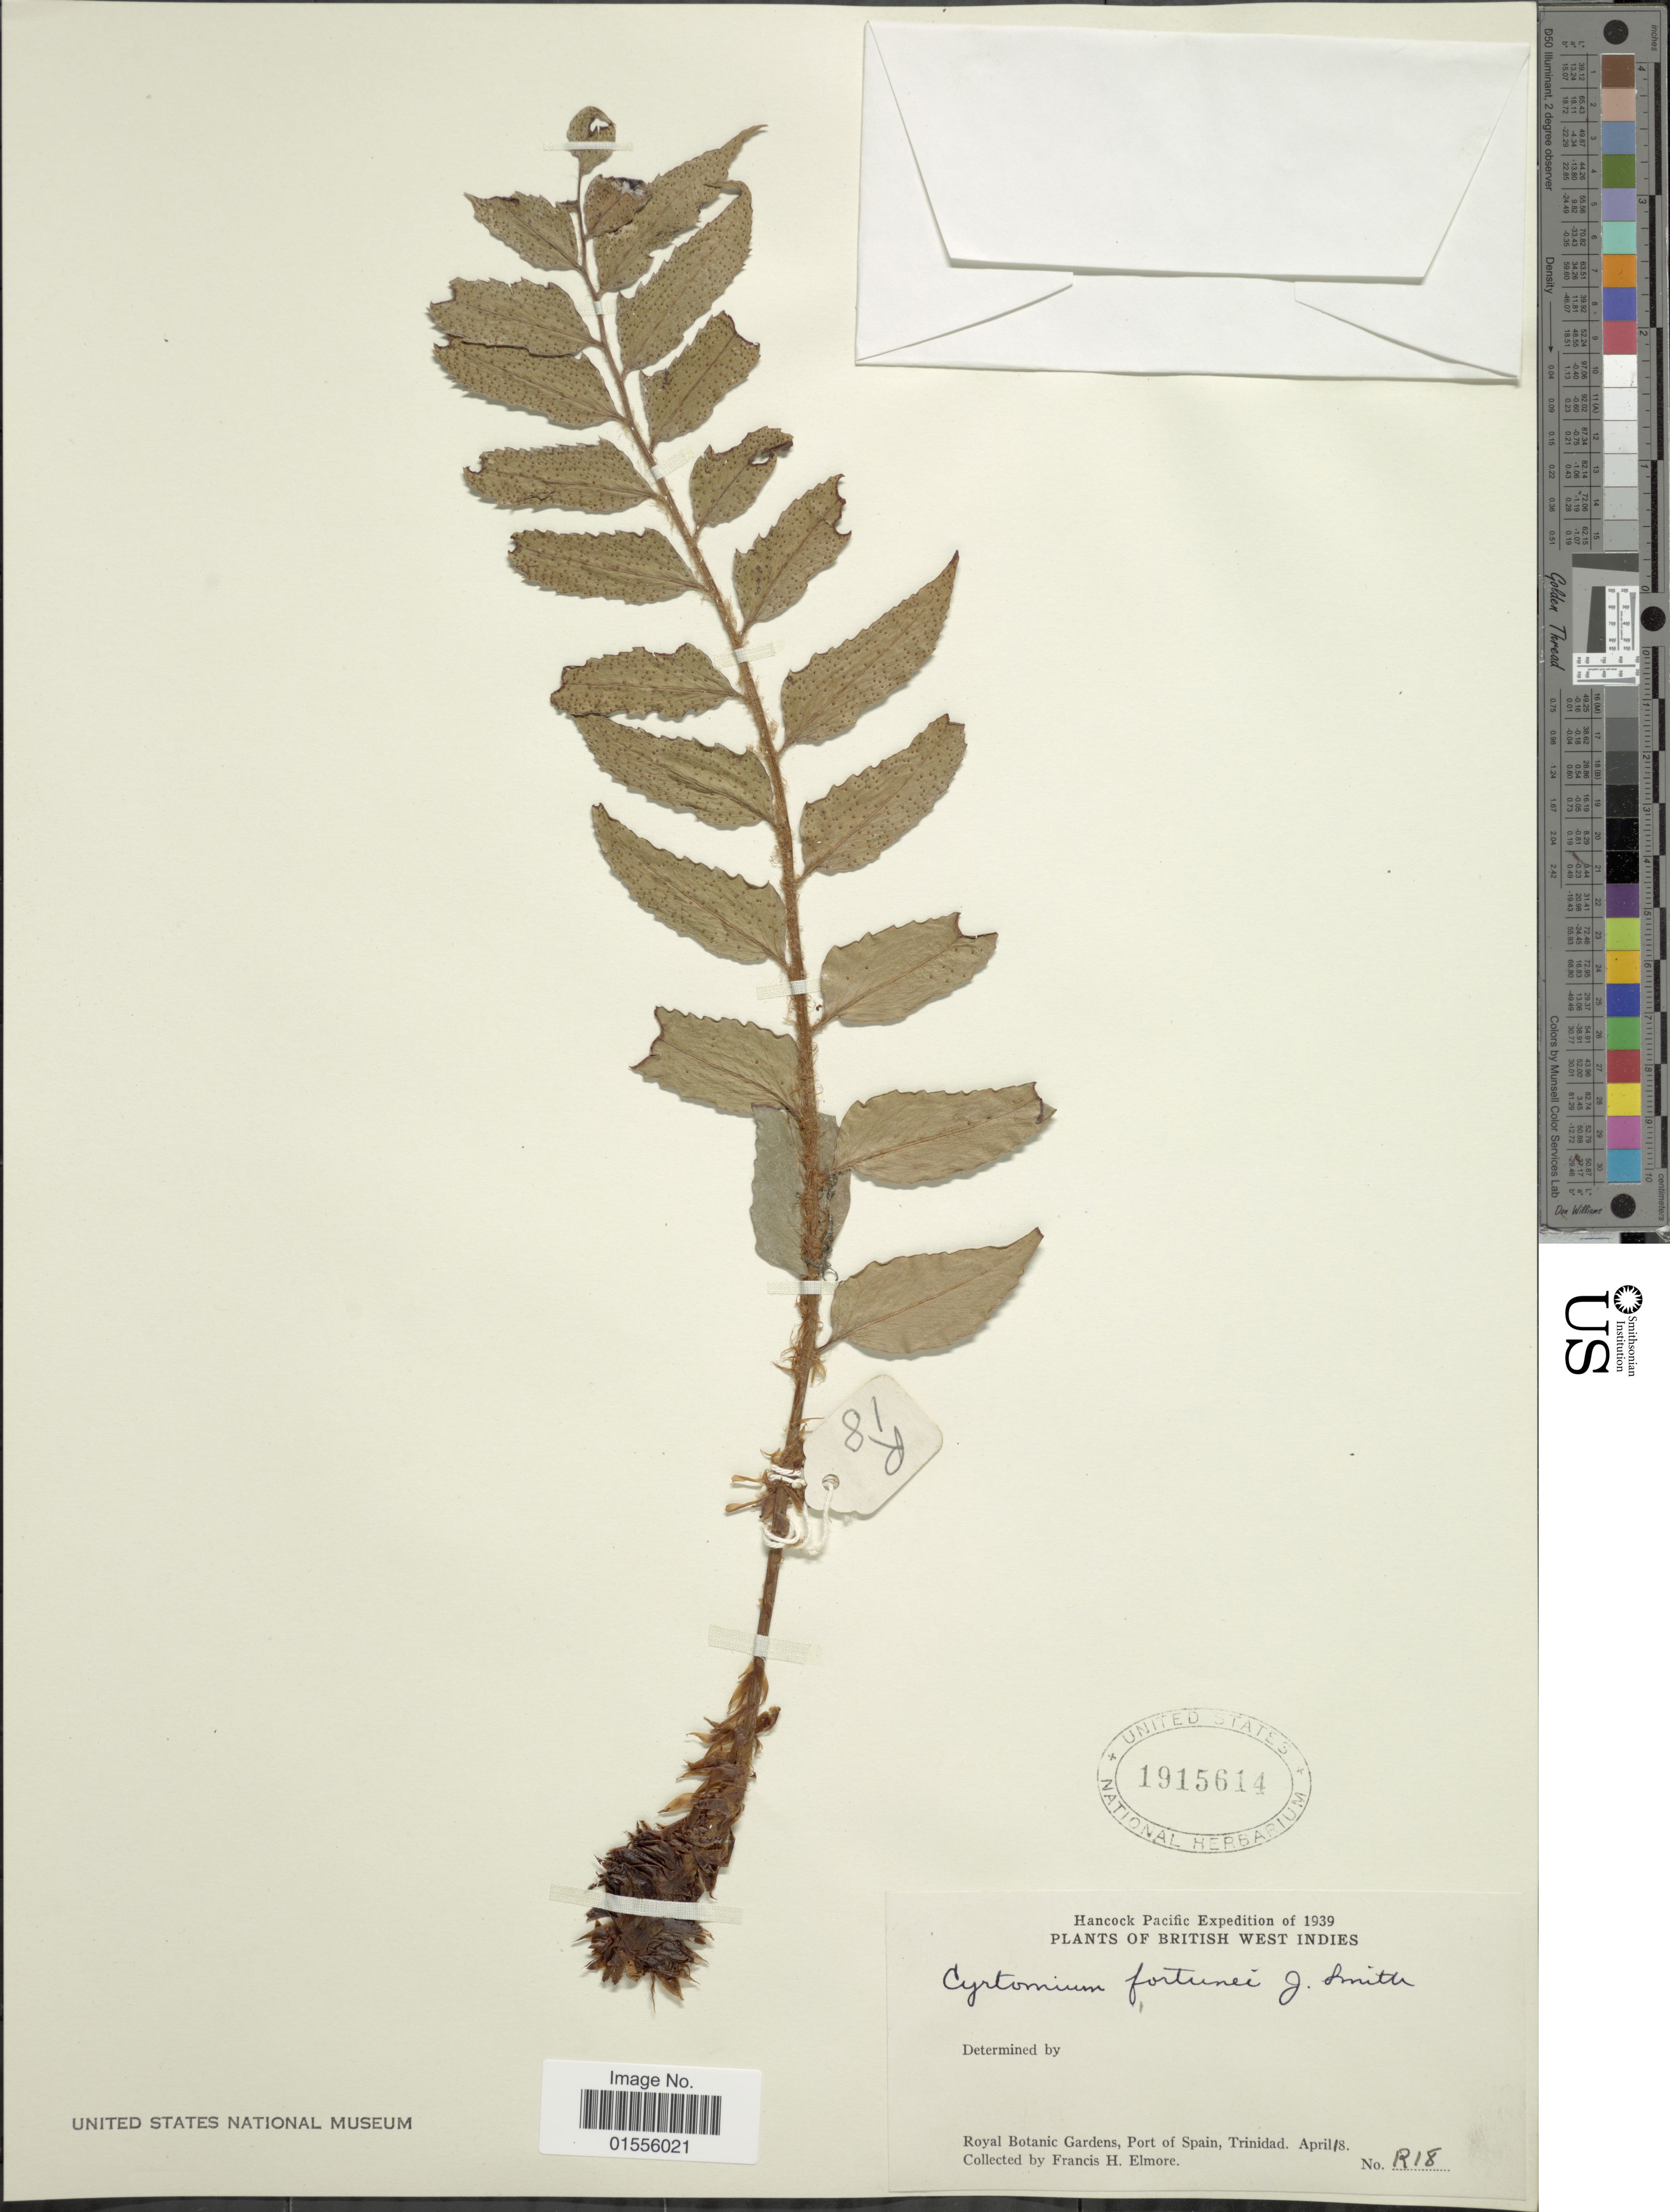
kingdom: Plantae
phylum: Tracheophyta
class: Polypodiopsida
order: Polypodiales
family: Dryopteridaceae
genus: Cyrtomium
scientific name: Cyrtomium fortunei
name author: J. Sm.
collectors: F. H. Elmore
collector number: R18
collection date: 1939-04-18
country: Trinidad and Tobago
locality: British West Indies, Royal Botanic Gardens, Port of Spain, Trinidad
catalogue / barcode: US 1915614